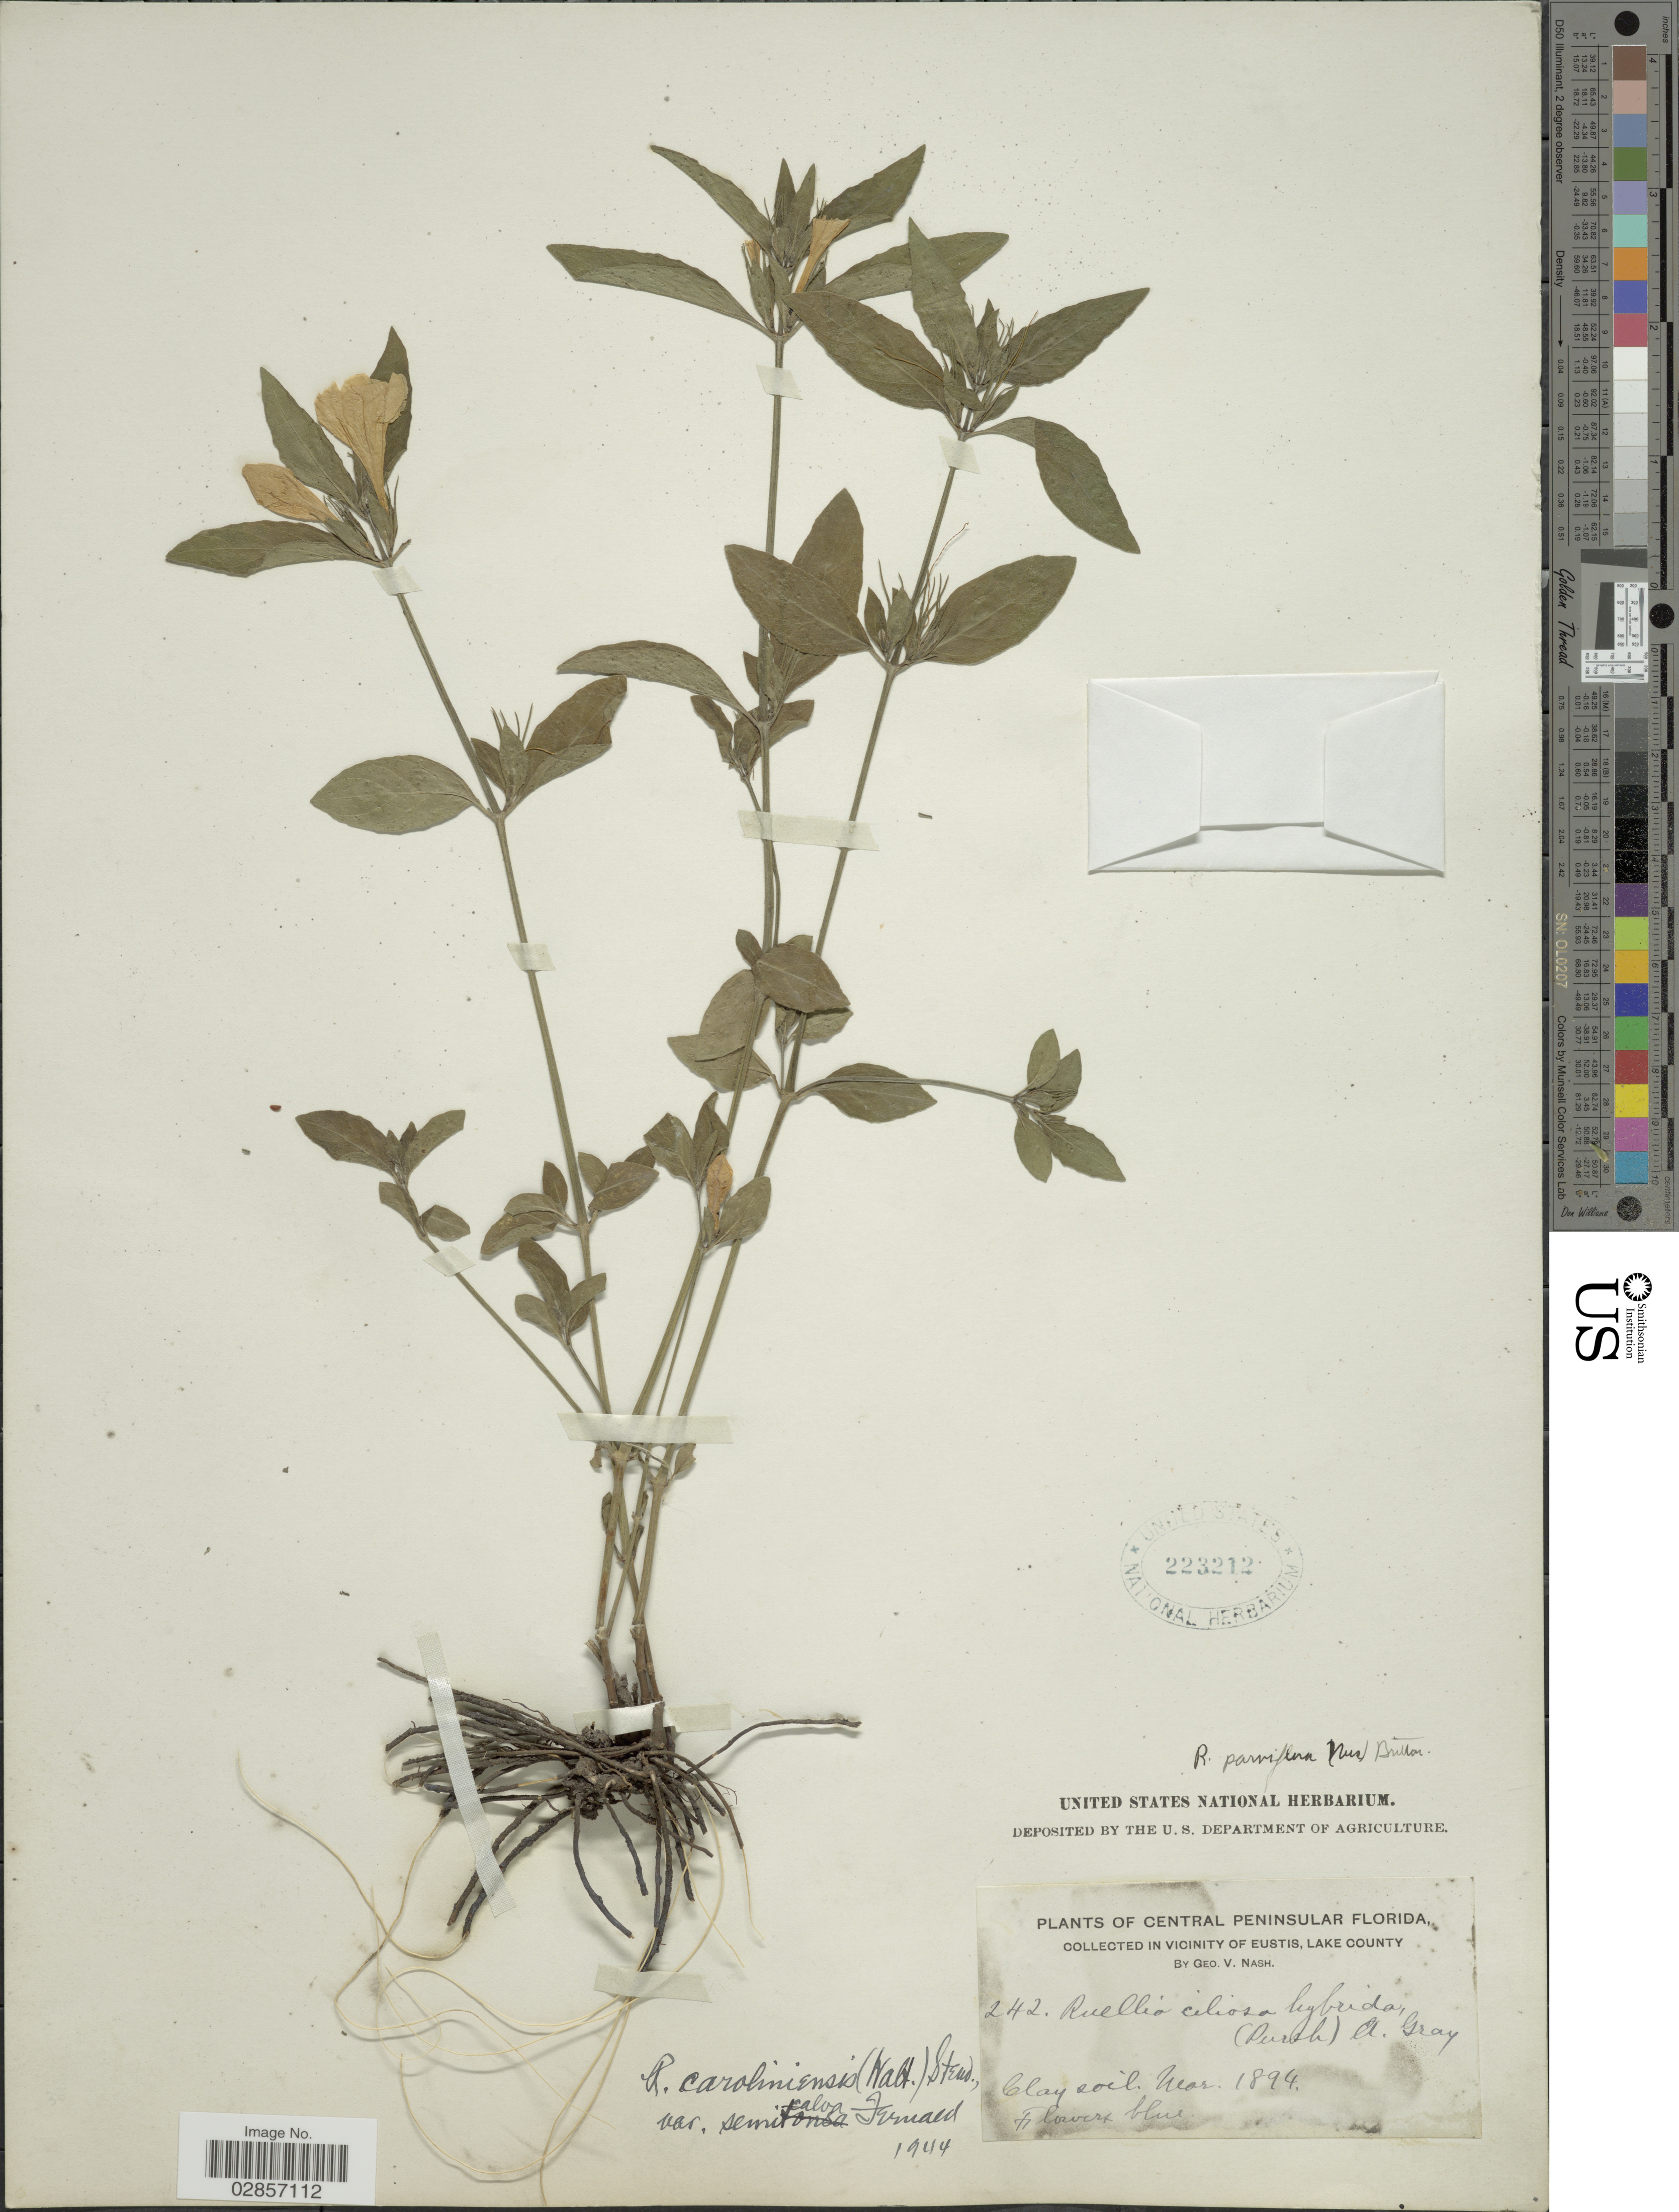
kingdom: Plantae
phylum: Tracheophyta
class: Magnoliopsida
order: Lamiales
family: Acanthaceae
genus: Ruellia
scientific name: Ruellia caroliniensis var. semicalva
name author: Fernald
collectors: G. V. Nash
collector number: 242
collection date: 1894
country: United States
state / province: Florida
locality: Central Peninsular Florida. In Vicinity of Eustis, Lake County.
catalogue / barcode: US 223212